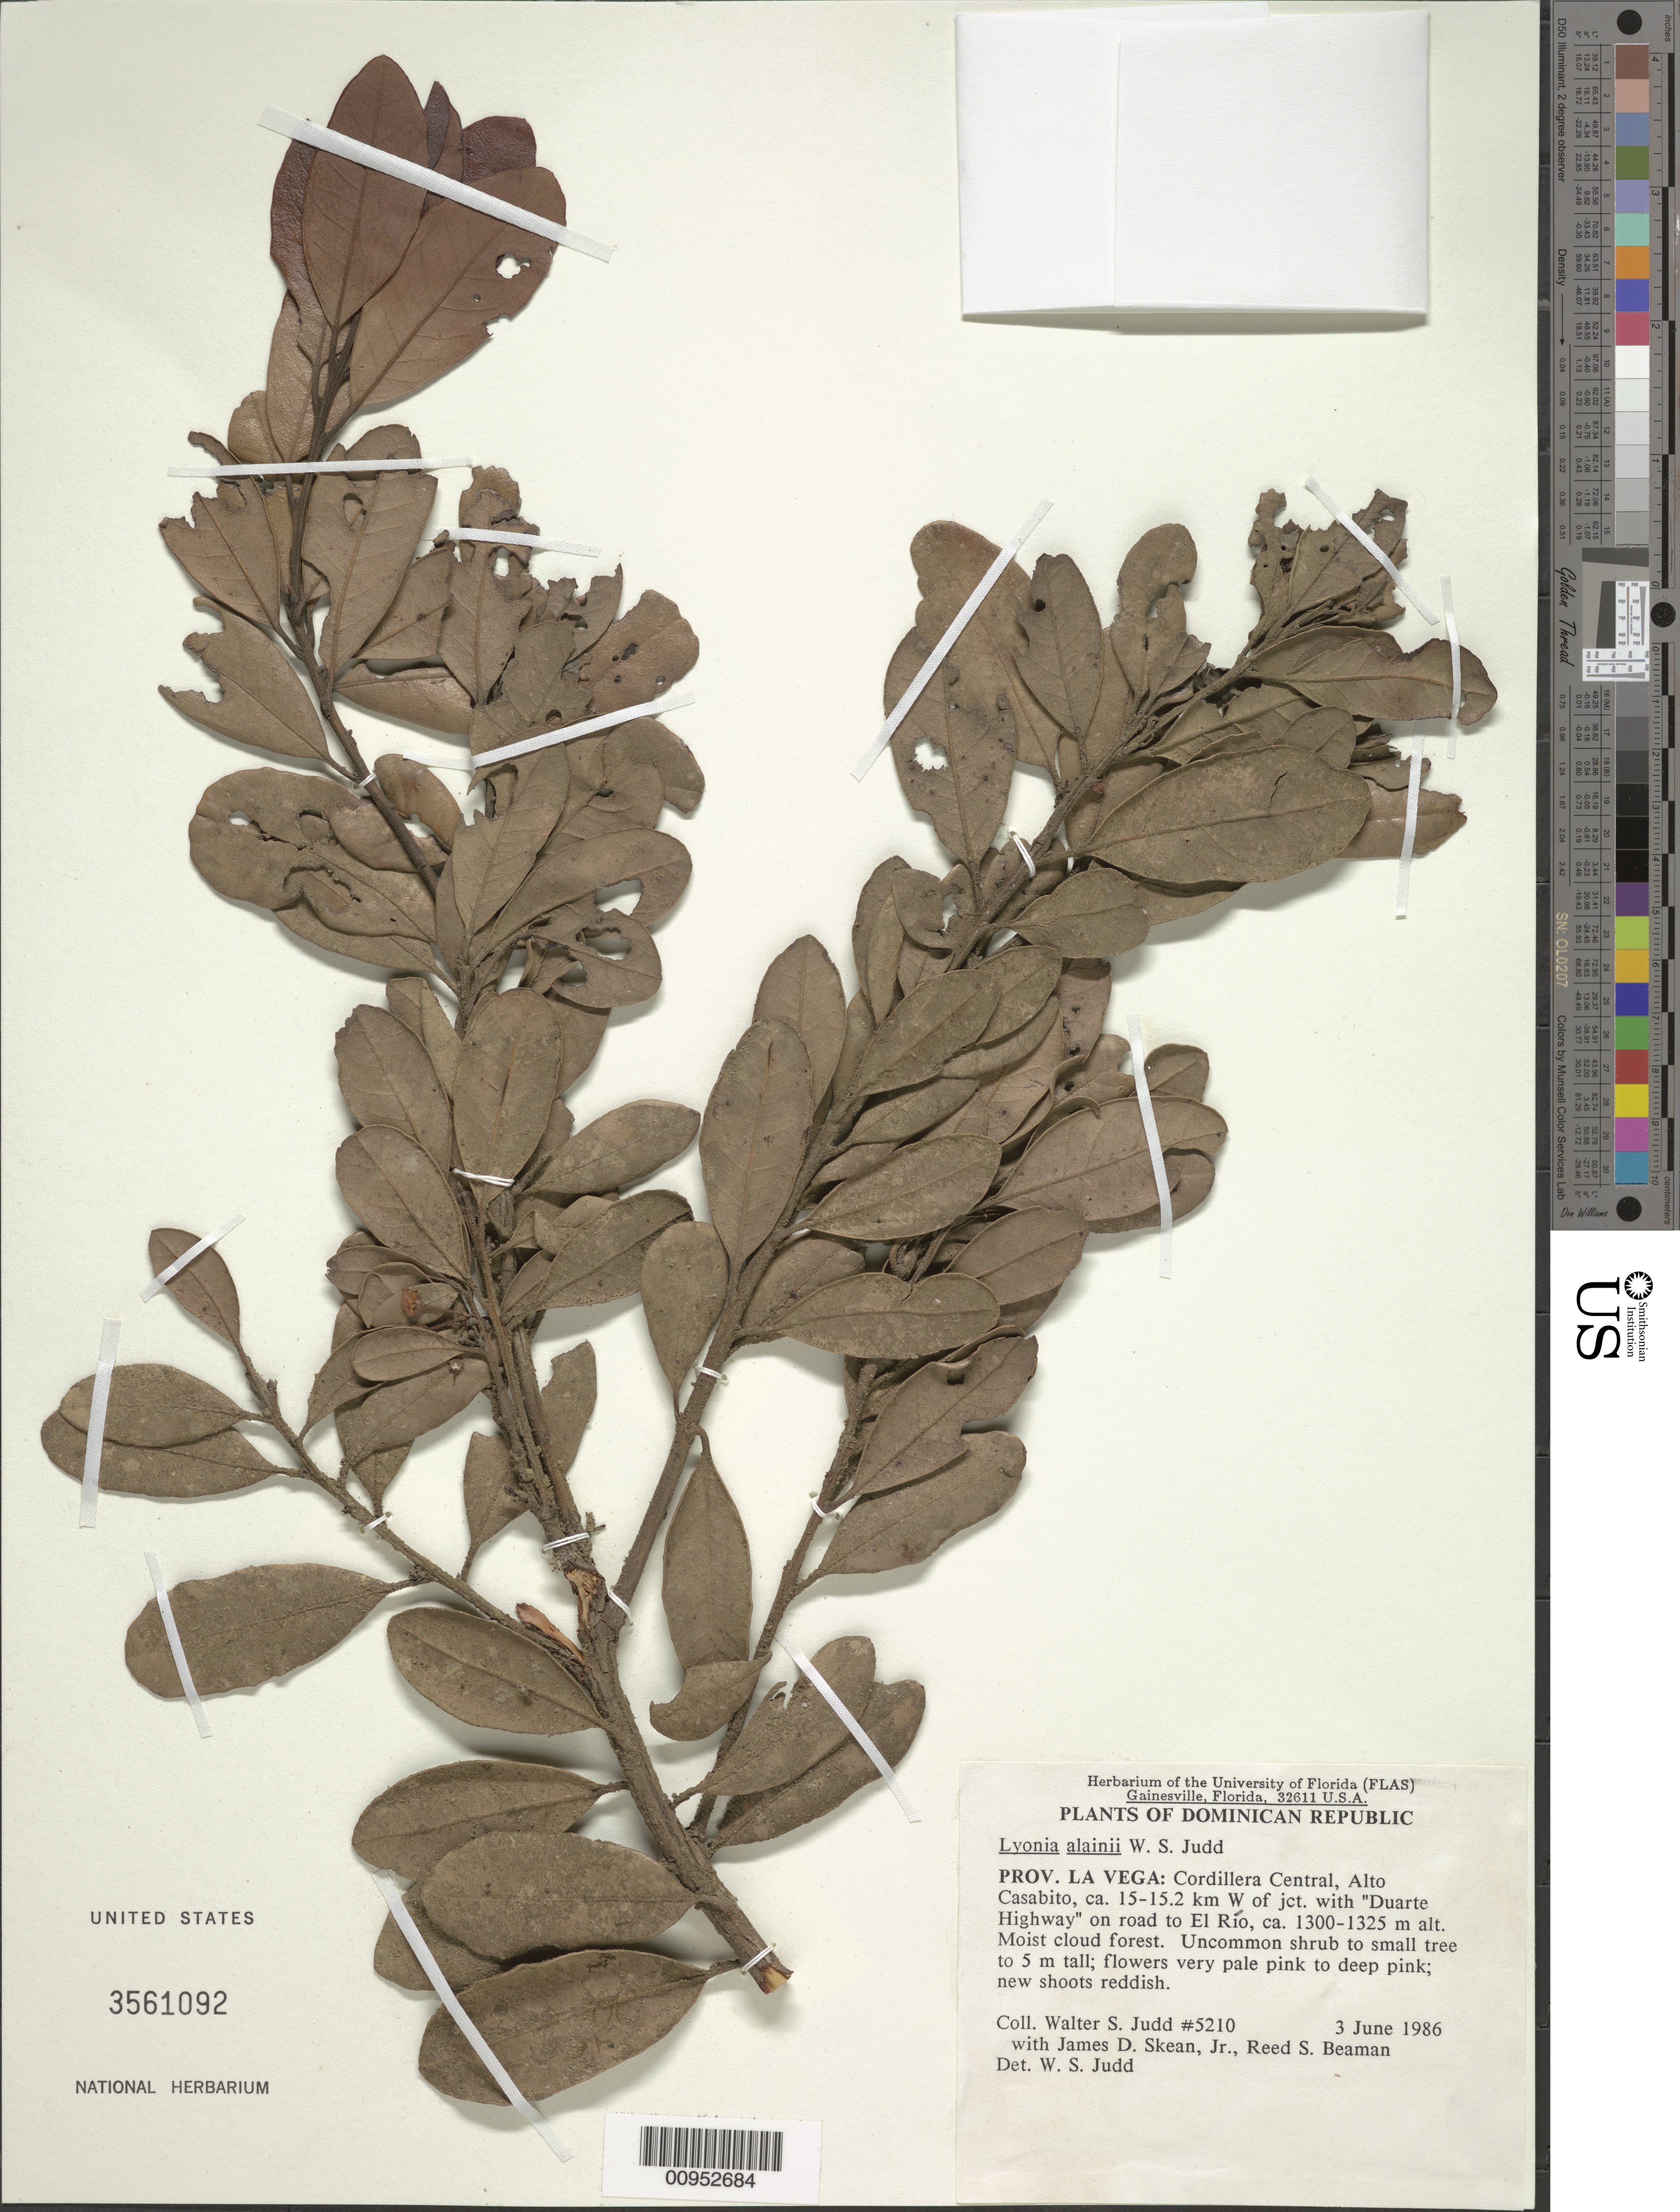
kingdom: Plantae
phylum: Tracheophyta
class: Magnoliopsida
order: Ericales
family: Ericaceae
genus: Lyonia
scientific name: Lyonia alainii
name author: Judd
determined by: Judd, Walter S.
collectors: W. S. Judd, J. D. Skean & R. S. Beaman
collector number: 5210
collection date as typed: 03 Jun 1986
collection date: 1986-06-03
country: Dominican Republic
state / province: La Vega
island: Hispaniola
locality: Cordillera Central, Alto Casabito, ca. 15-15.2 km W of jct. with "Duarte Highway" on road to El Río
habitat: Moist cloud forest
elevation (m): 1300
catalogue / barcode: US 3561092